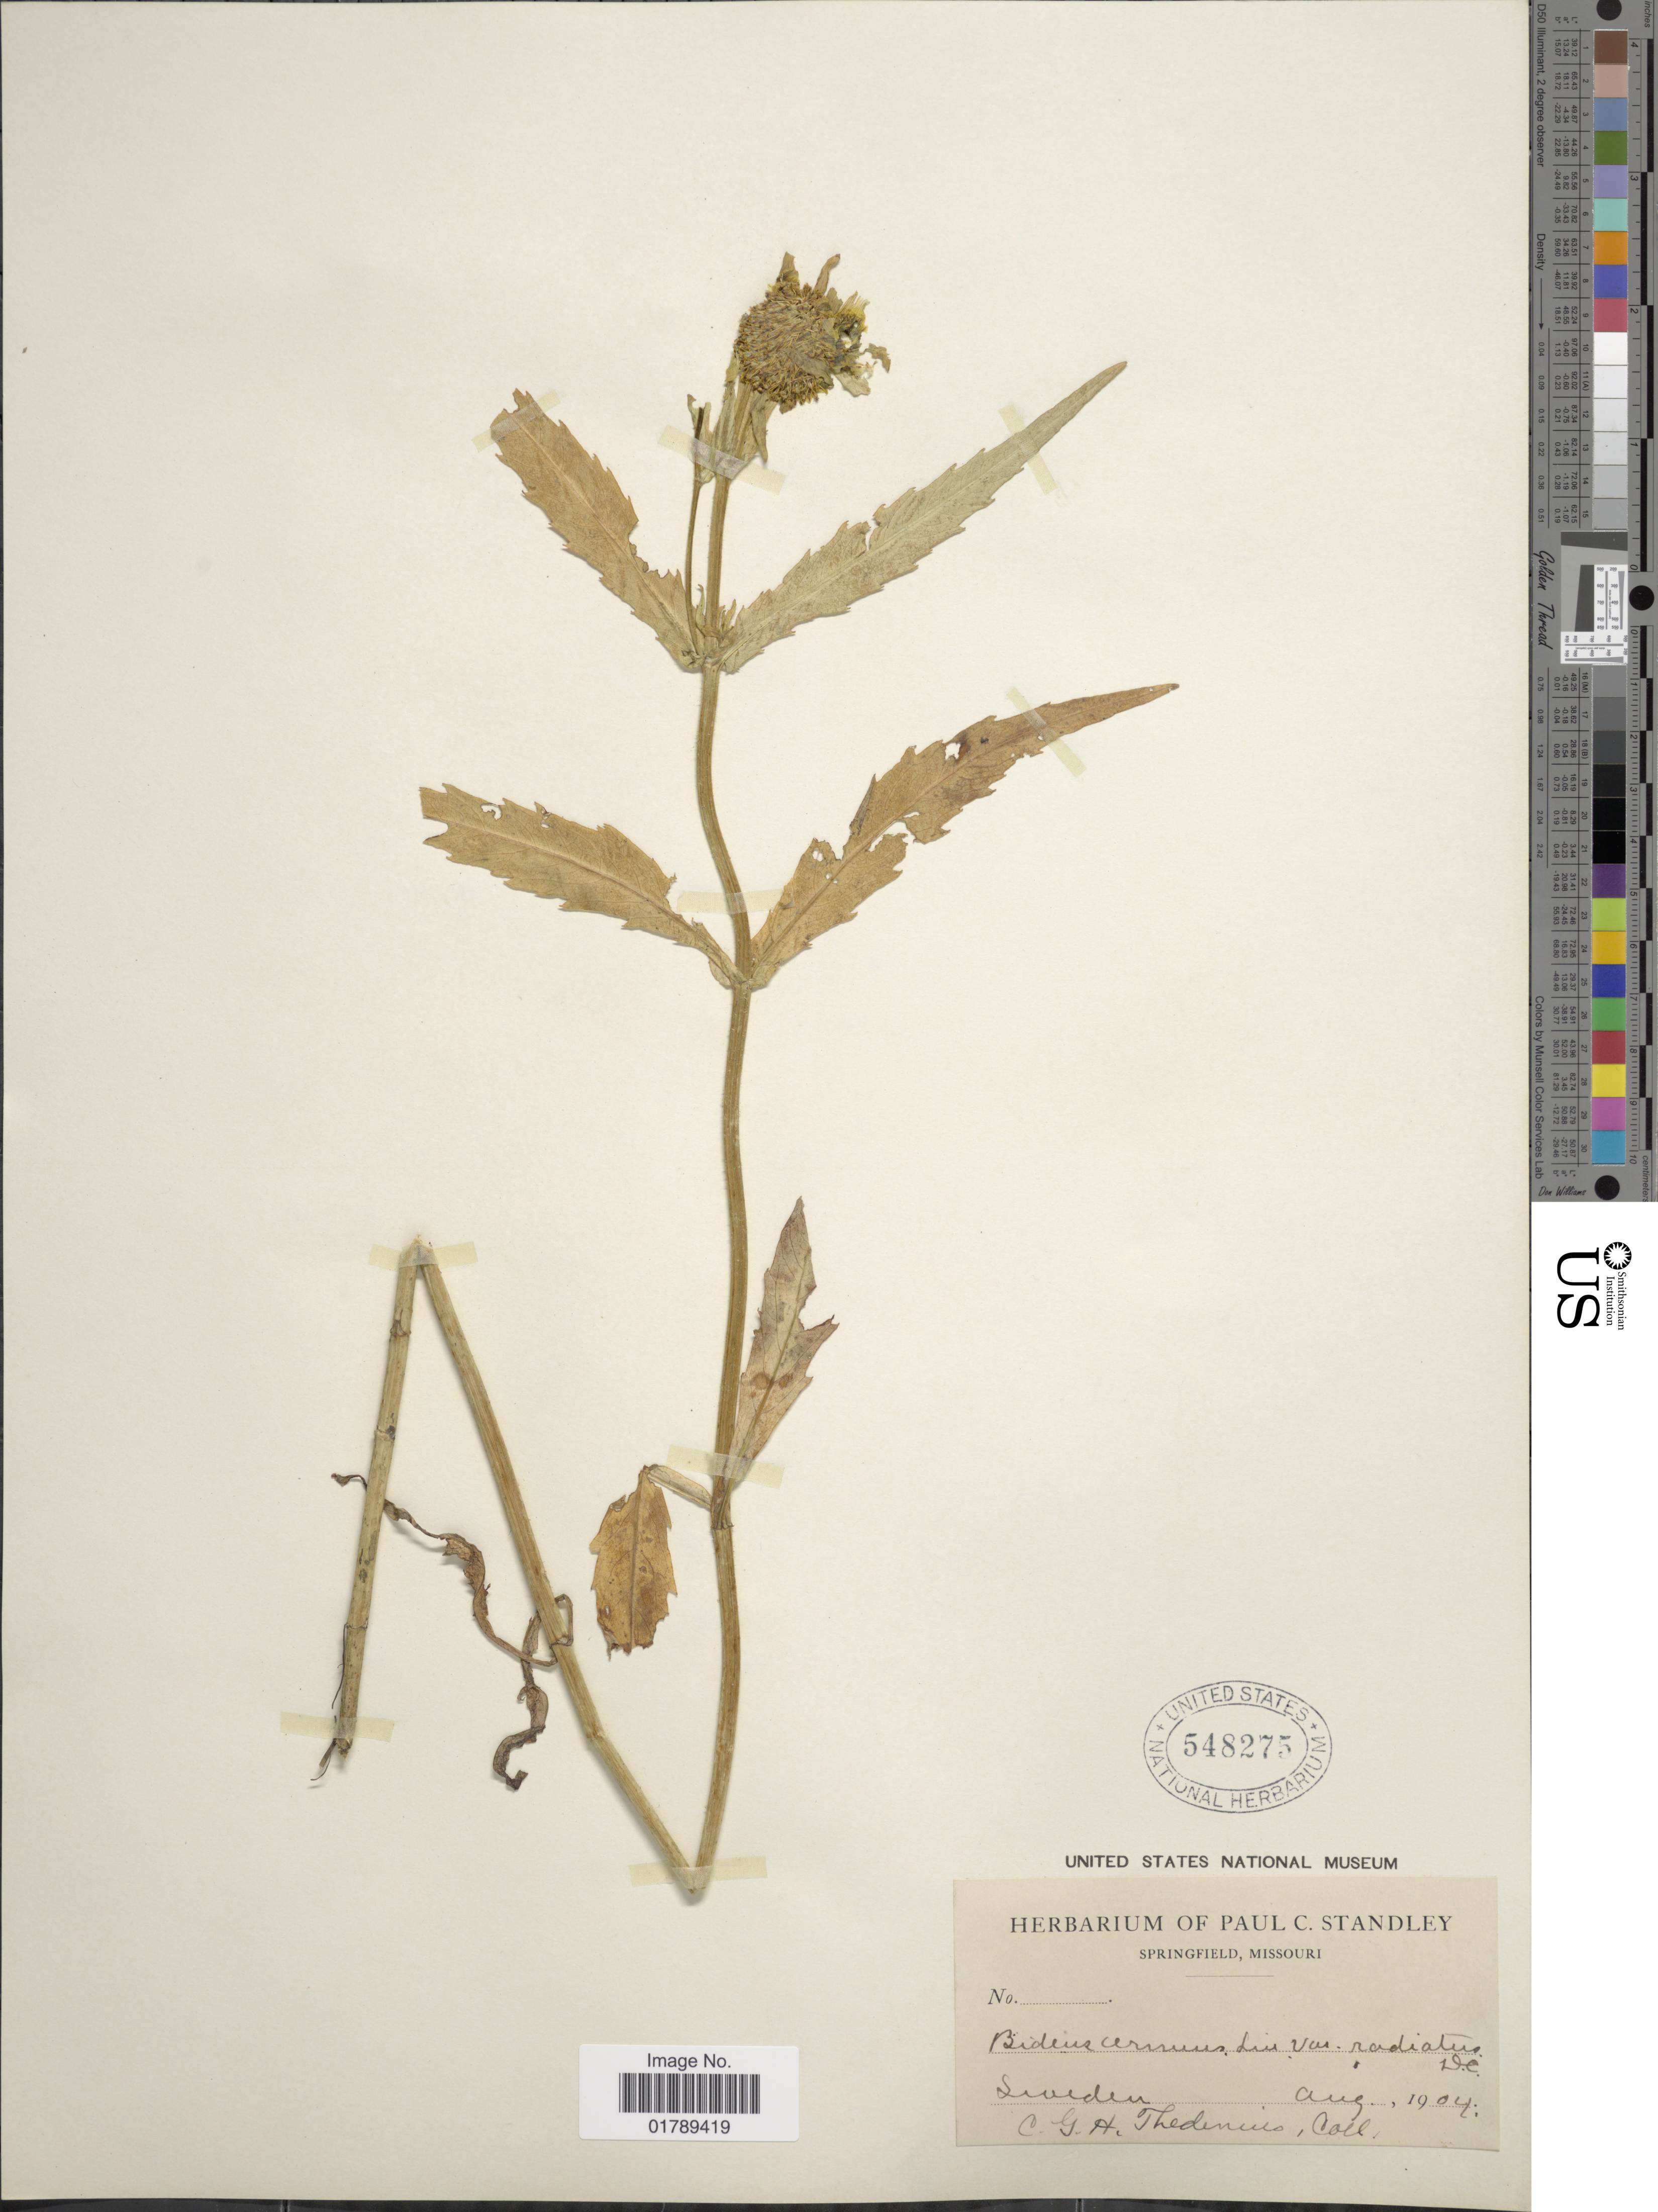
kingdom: Plantae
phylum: Tracheophyta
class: Magnoliopsida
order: Asterales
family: Asteraceae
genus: Bidens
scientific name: Bidens cernua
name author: L.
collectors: C. Thedenuis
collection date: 1904-08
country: Sweden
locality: Sweden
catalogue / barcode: US 548275